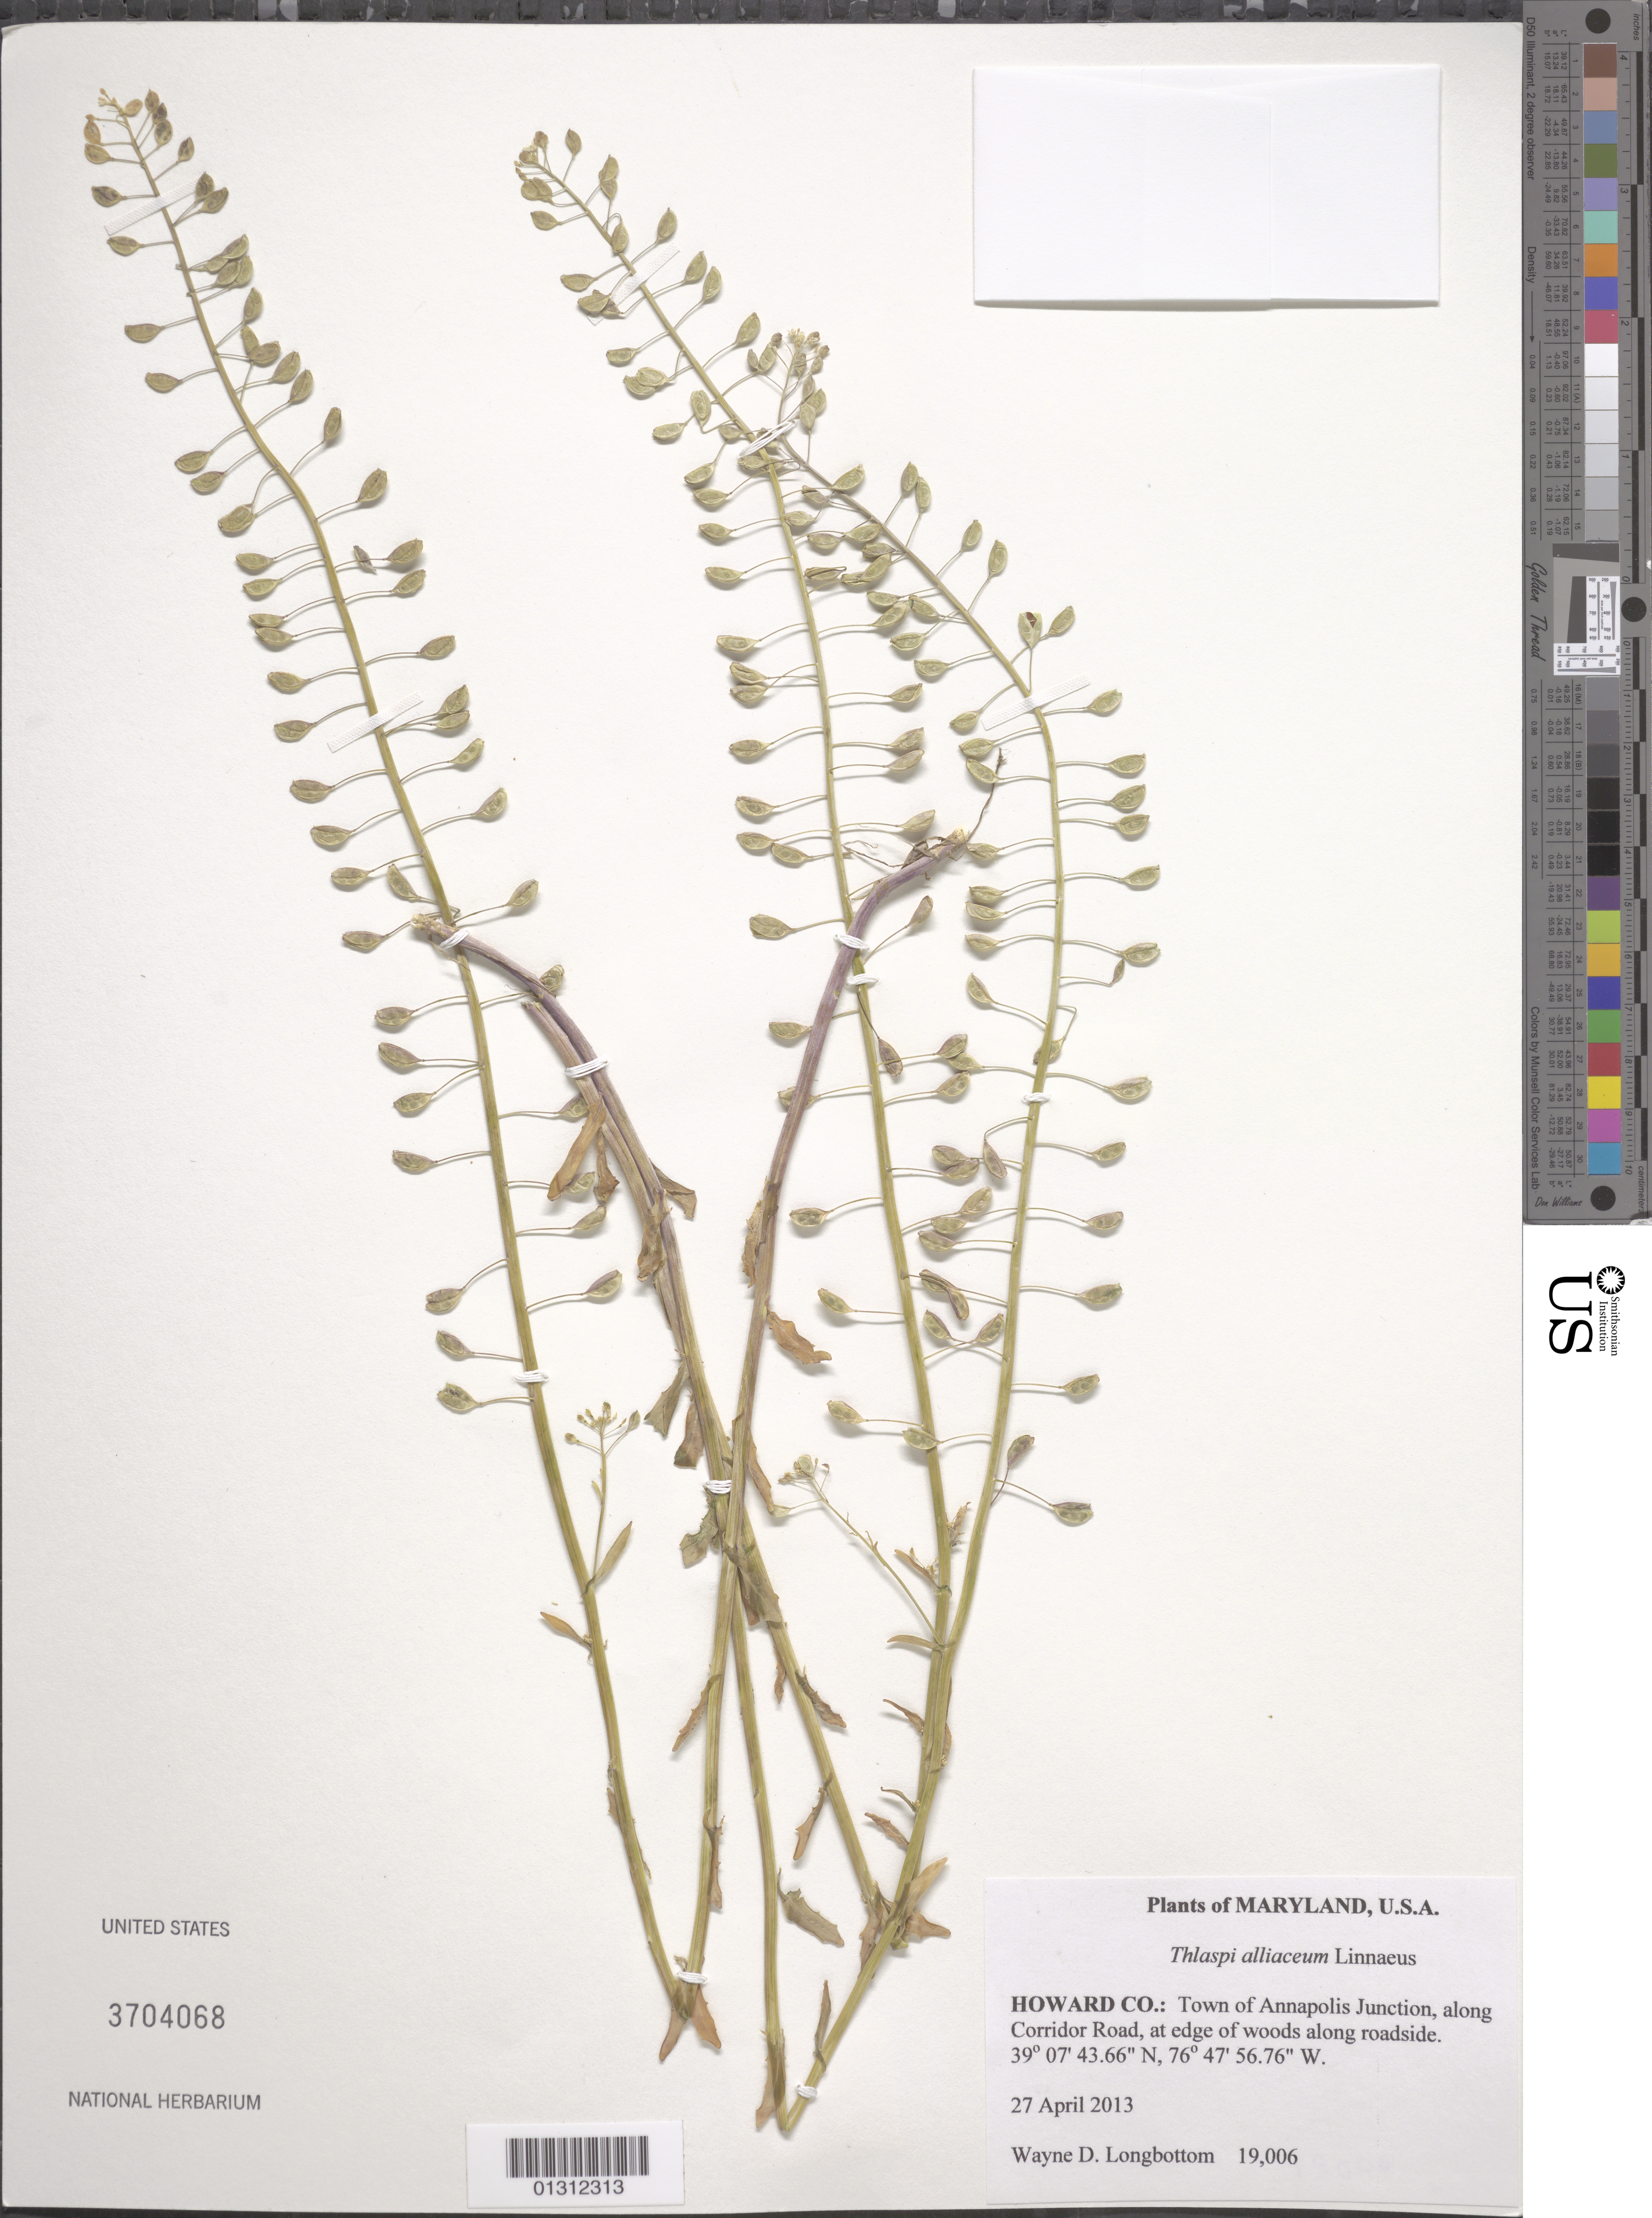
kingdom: Plantae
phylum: Tracheophyta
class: Magnoliopsida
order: Brassicales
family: Brassicaceae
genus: Thlaspi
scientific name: Thlaspi alliaceum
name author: L.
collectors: W. D. Longbottom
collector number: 19006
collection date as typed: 27 April 2013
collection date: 2013-04-27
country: United States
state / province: Maryland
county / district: Howard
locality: Town of Annapolis Junction, along Corridor Road, at edge of woods along roadside.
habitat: At edge of woods along roadside.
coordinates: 39 07 43.66 N, 76 47 56.76 W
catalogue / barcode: US 3704068